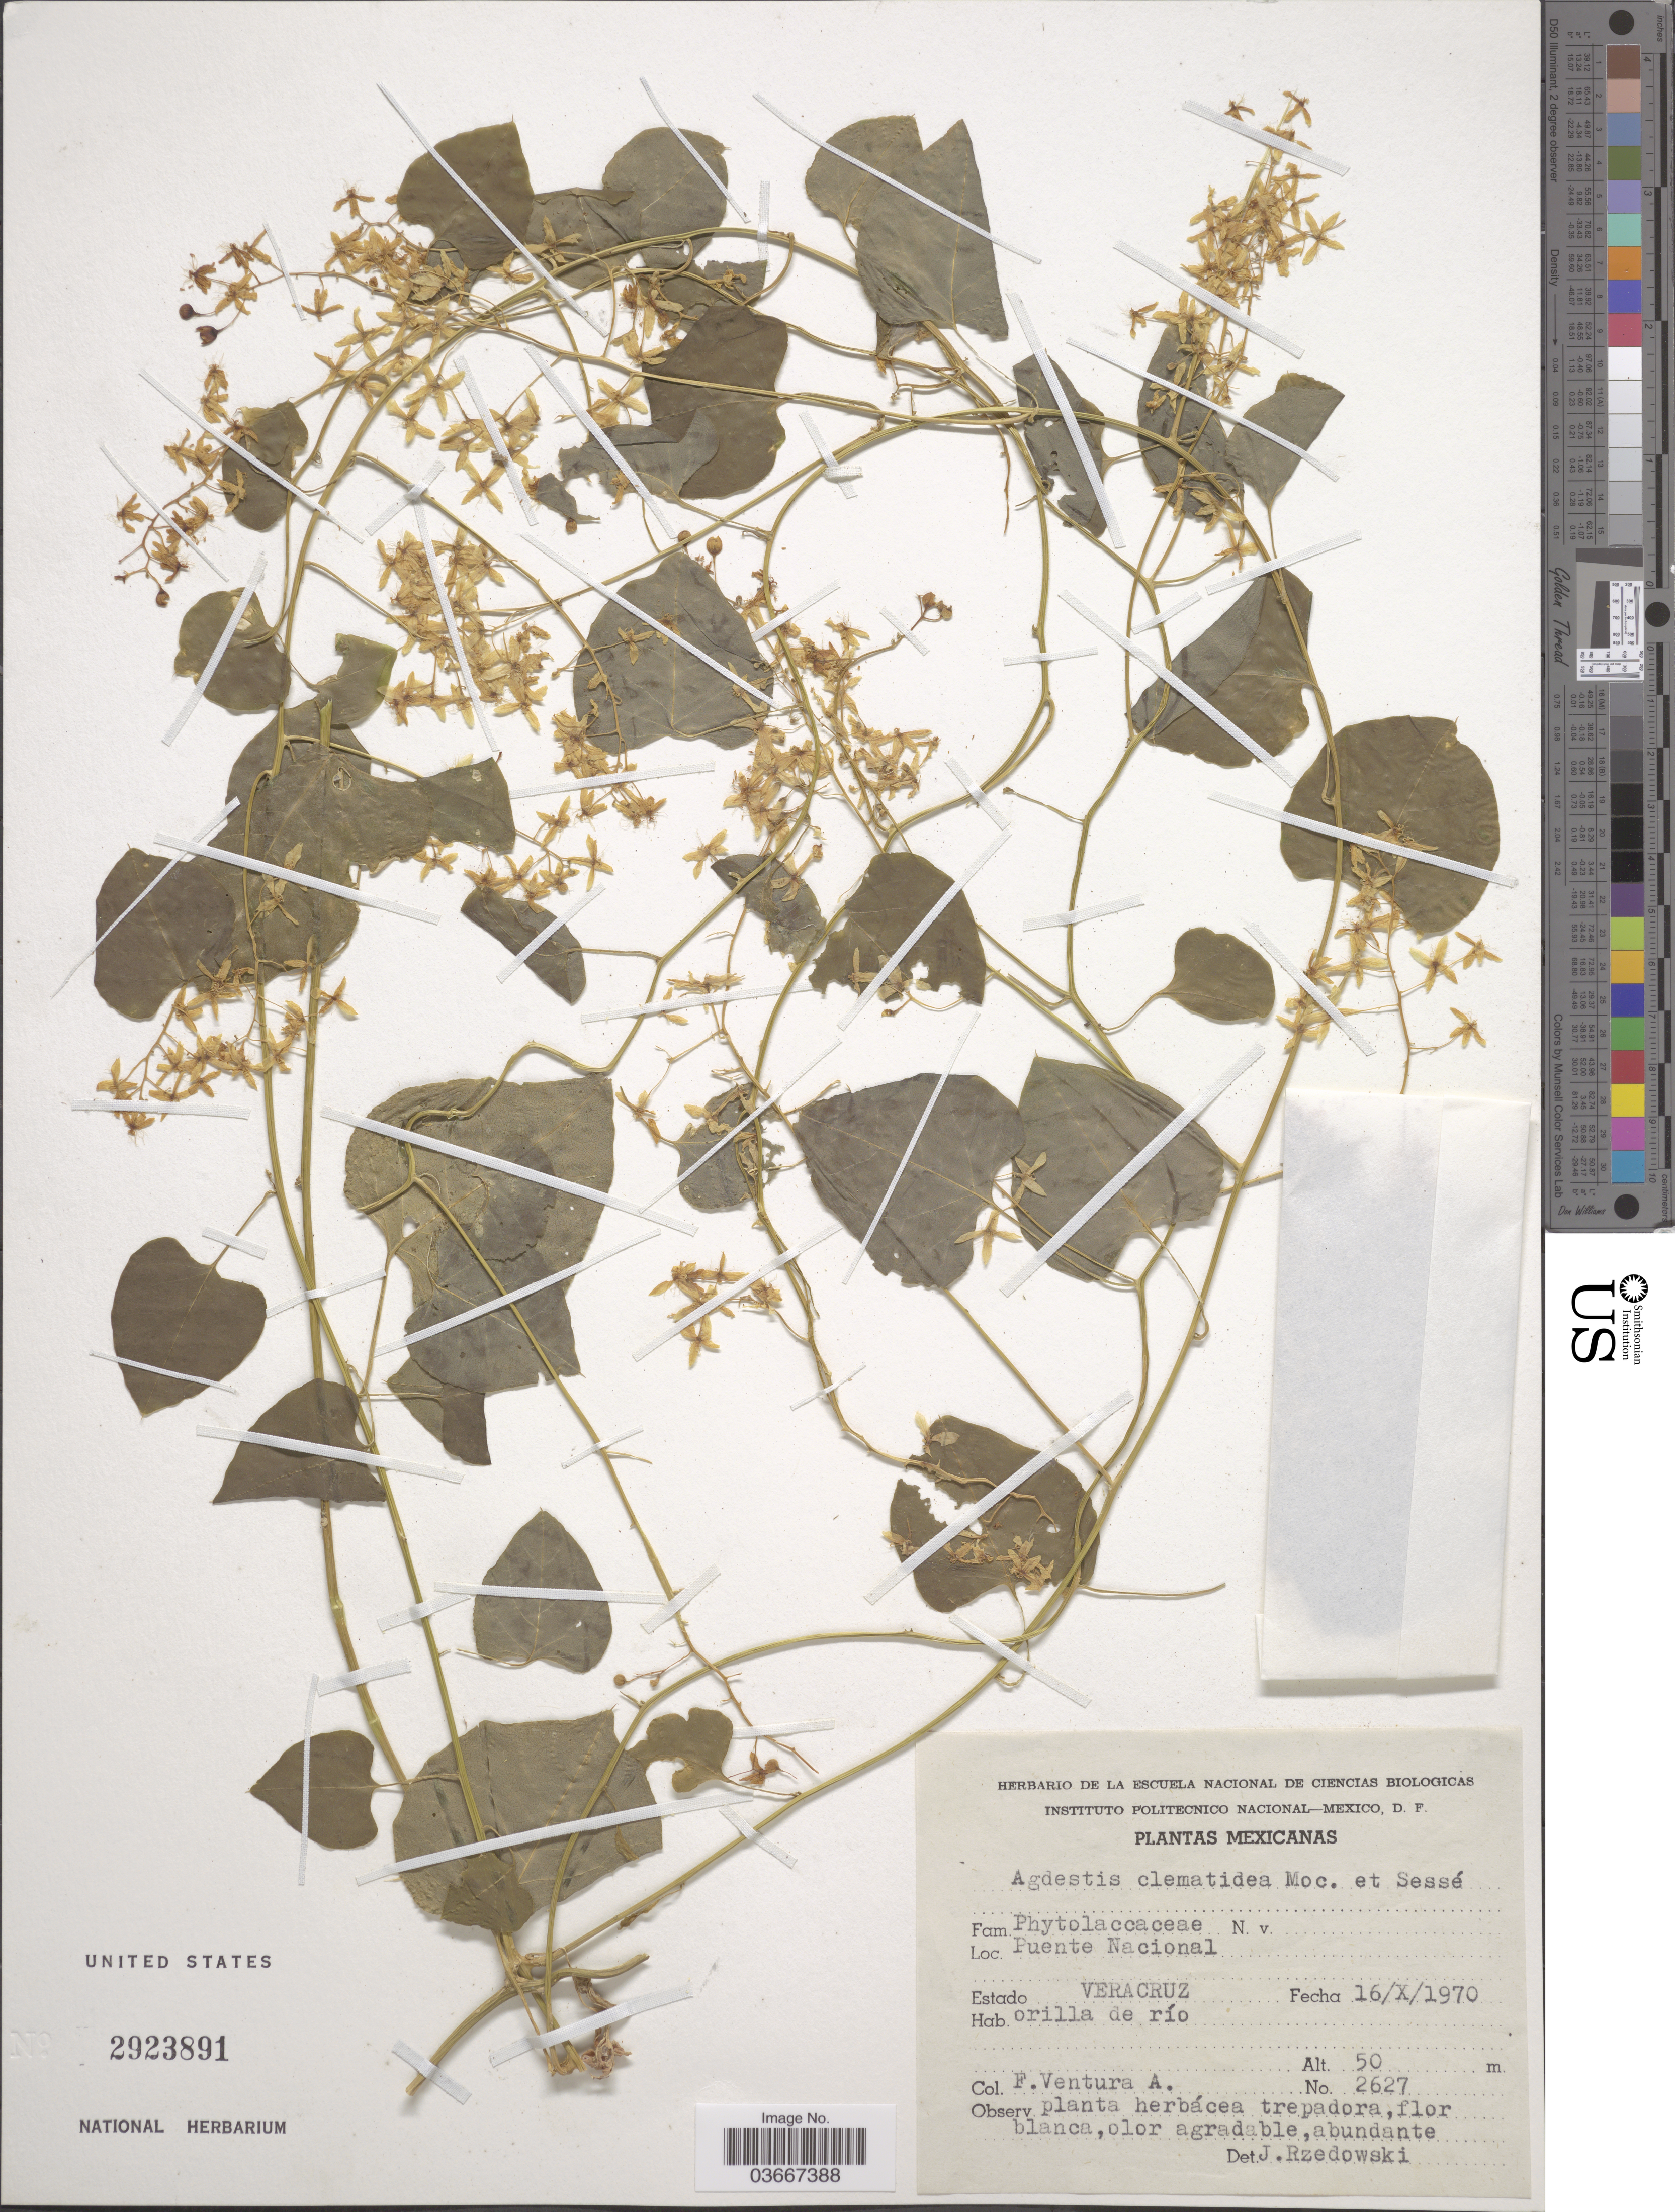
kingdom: Plantae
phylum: Tracheophyta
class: Magnoliopsida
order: Caryophyllales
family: Agdestidaceae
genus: Agdestis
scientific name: Agdestis clematidea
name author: Moc. & Sessé ex DC.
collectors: F. Ventura A.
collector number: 2627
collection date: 1970-10-16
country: Mexico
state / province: Veracruz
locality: Puente Nacional. Estado Veracruz. Orilla de río.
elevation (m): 50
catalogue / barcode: US 2923891